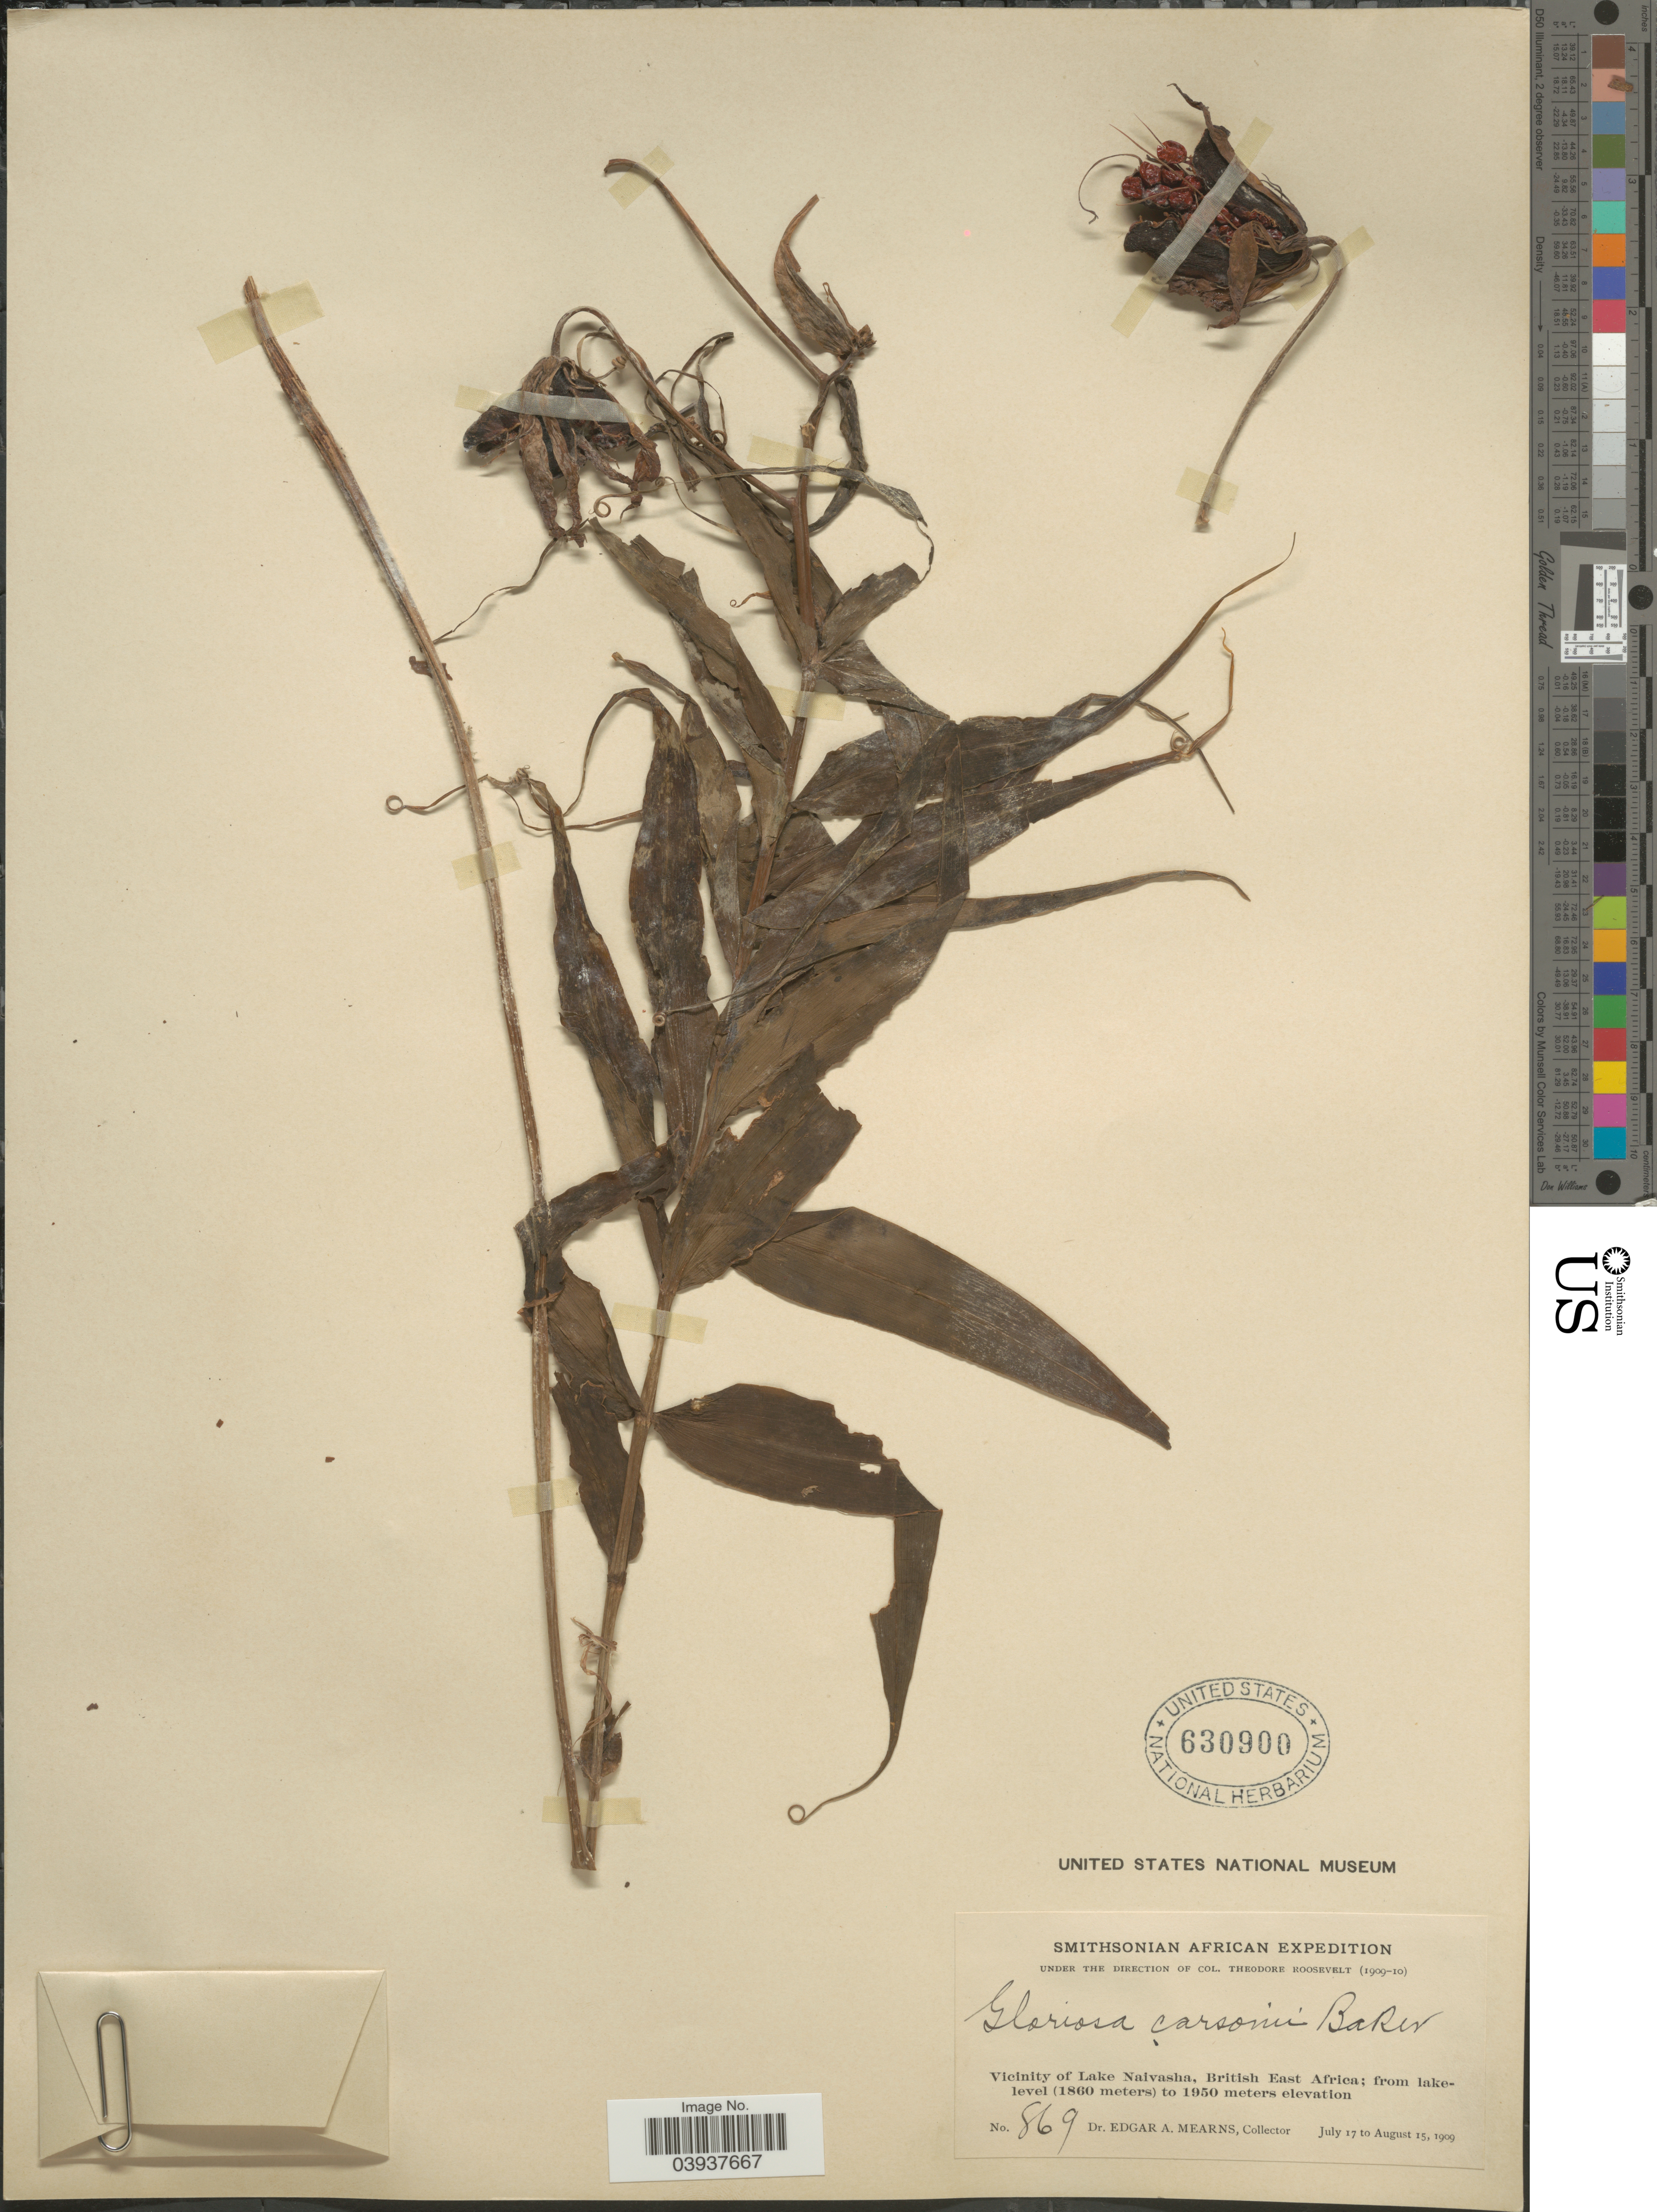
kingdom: Plantae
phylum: Tracheophyta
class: Liliopsida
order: Liliales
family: Colchicaceae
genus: Gloriosa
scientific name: Gloriosa carsonii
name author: Baker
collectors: E. A. Mearns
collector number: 869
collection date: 1909-07-17/1909-08-15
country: Kenya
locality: Vicinity of Lake Naivasha, British East Africa.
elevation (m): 1950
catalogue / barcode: US 630900